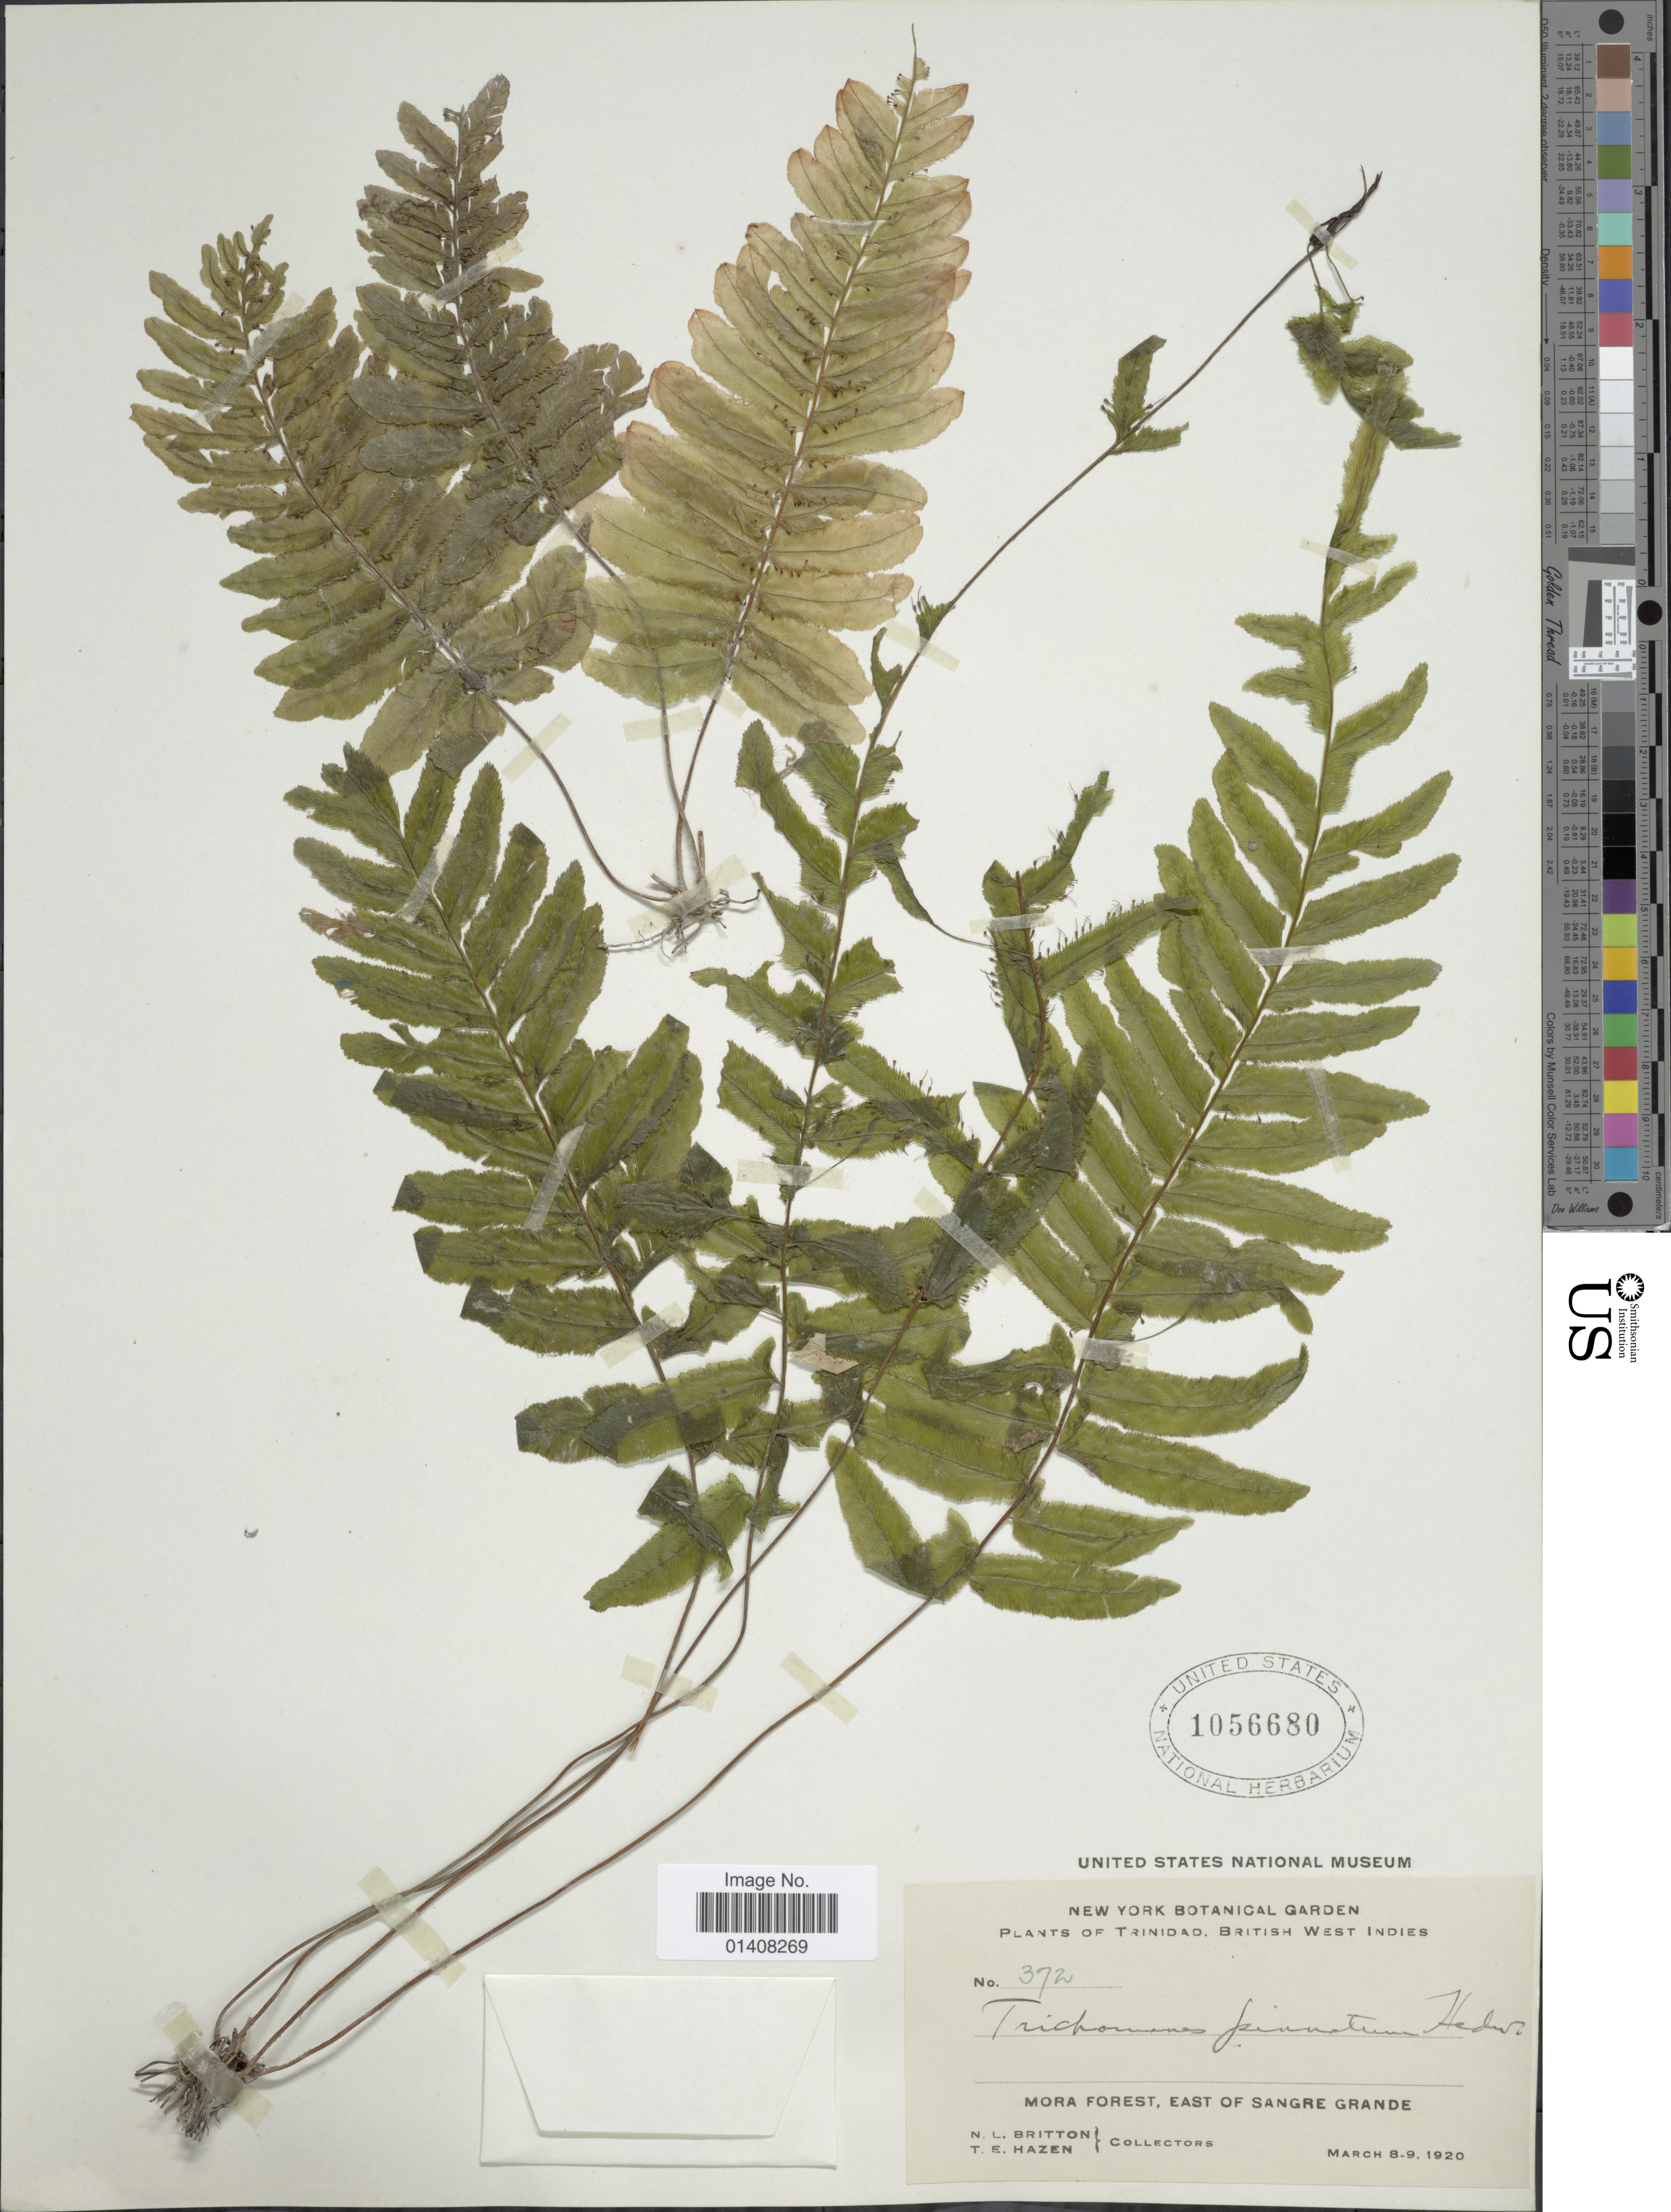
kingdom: Plantae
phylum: Tracheophyta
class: Polypodiopsida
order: Hymenophyllales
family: Hymenophyllaceae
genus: Trichomanes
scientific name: Trichomanes pinnatum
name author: Hedw.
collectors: N. Britton & T. E. Hazen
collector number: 372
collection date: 1920-03-08/1920-03-09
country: Trinidad and Tobago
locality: Trinidad, British West Indies, Mora Forest, East of Sangre Grande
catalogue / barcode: US 1056680